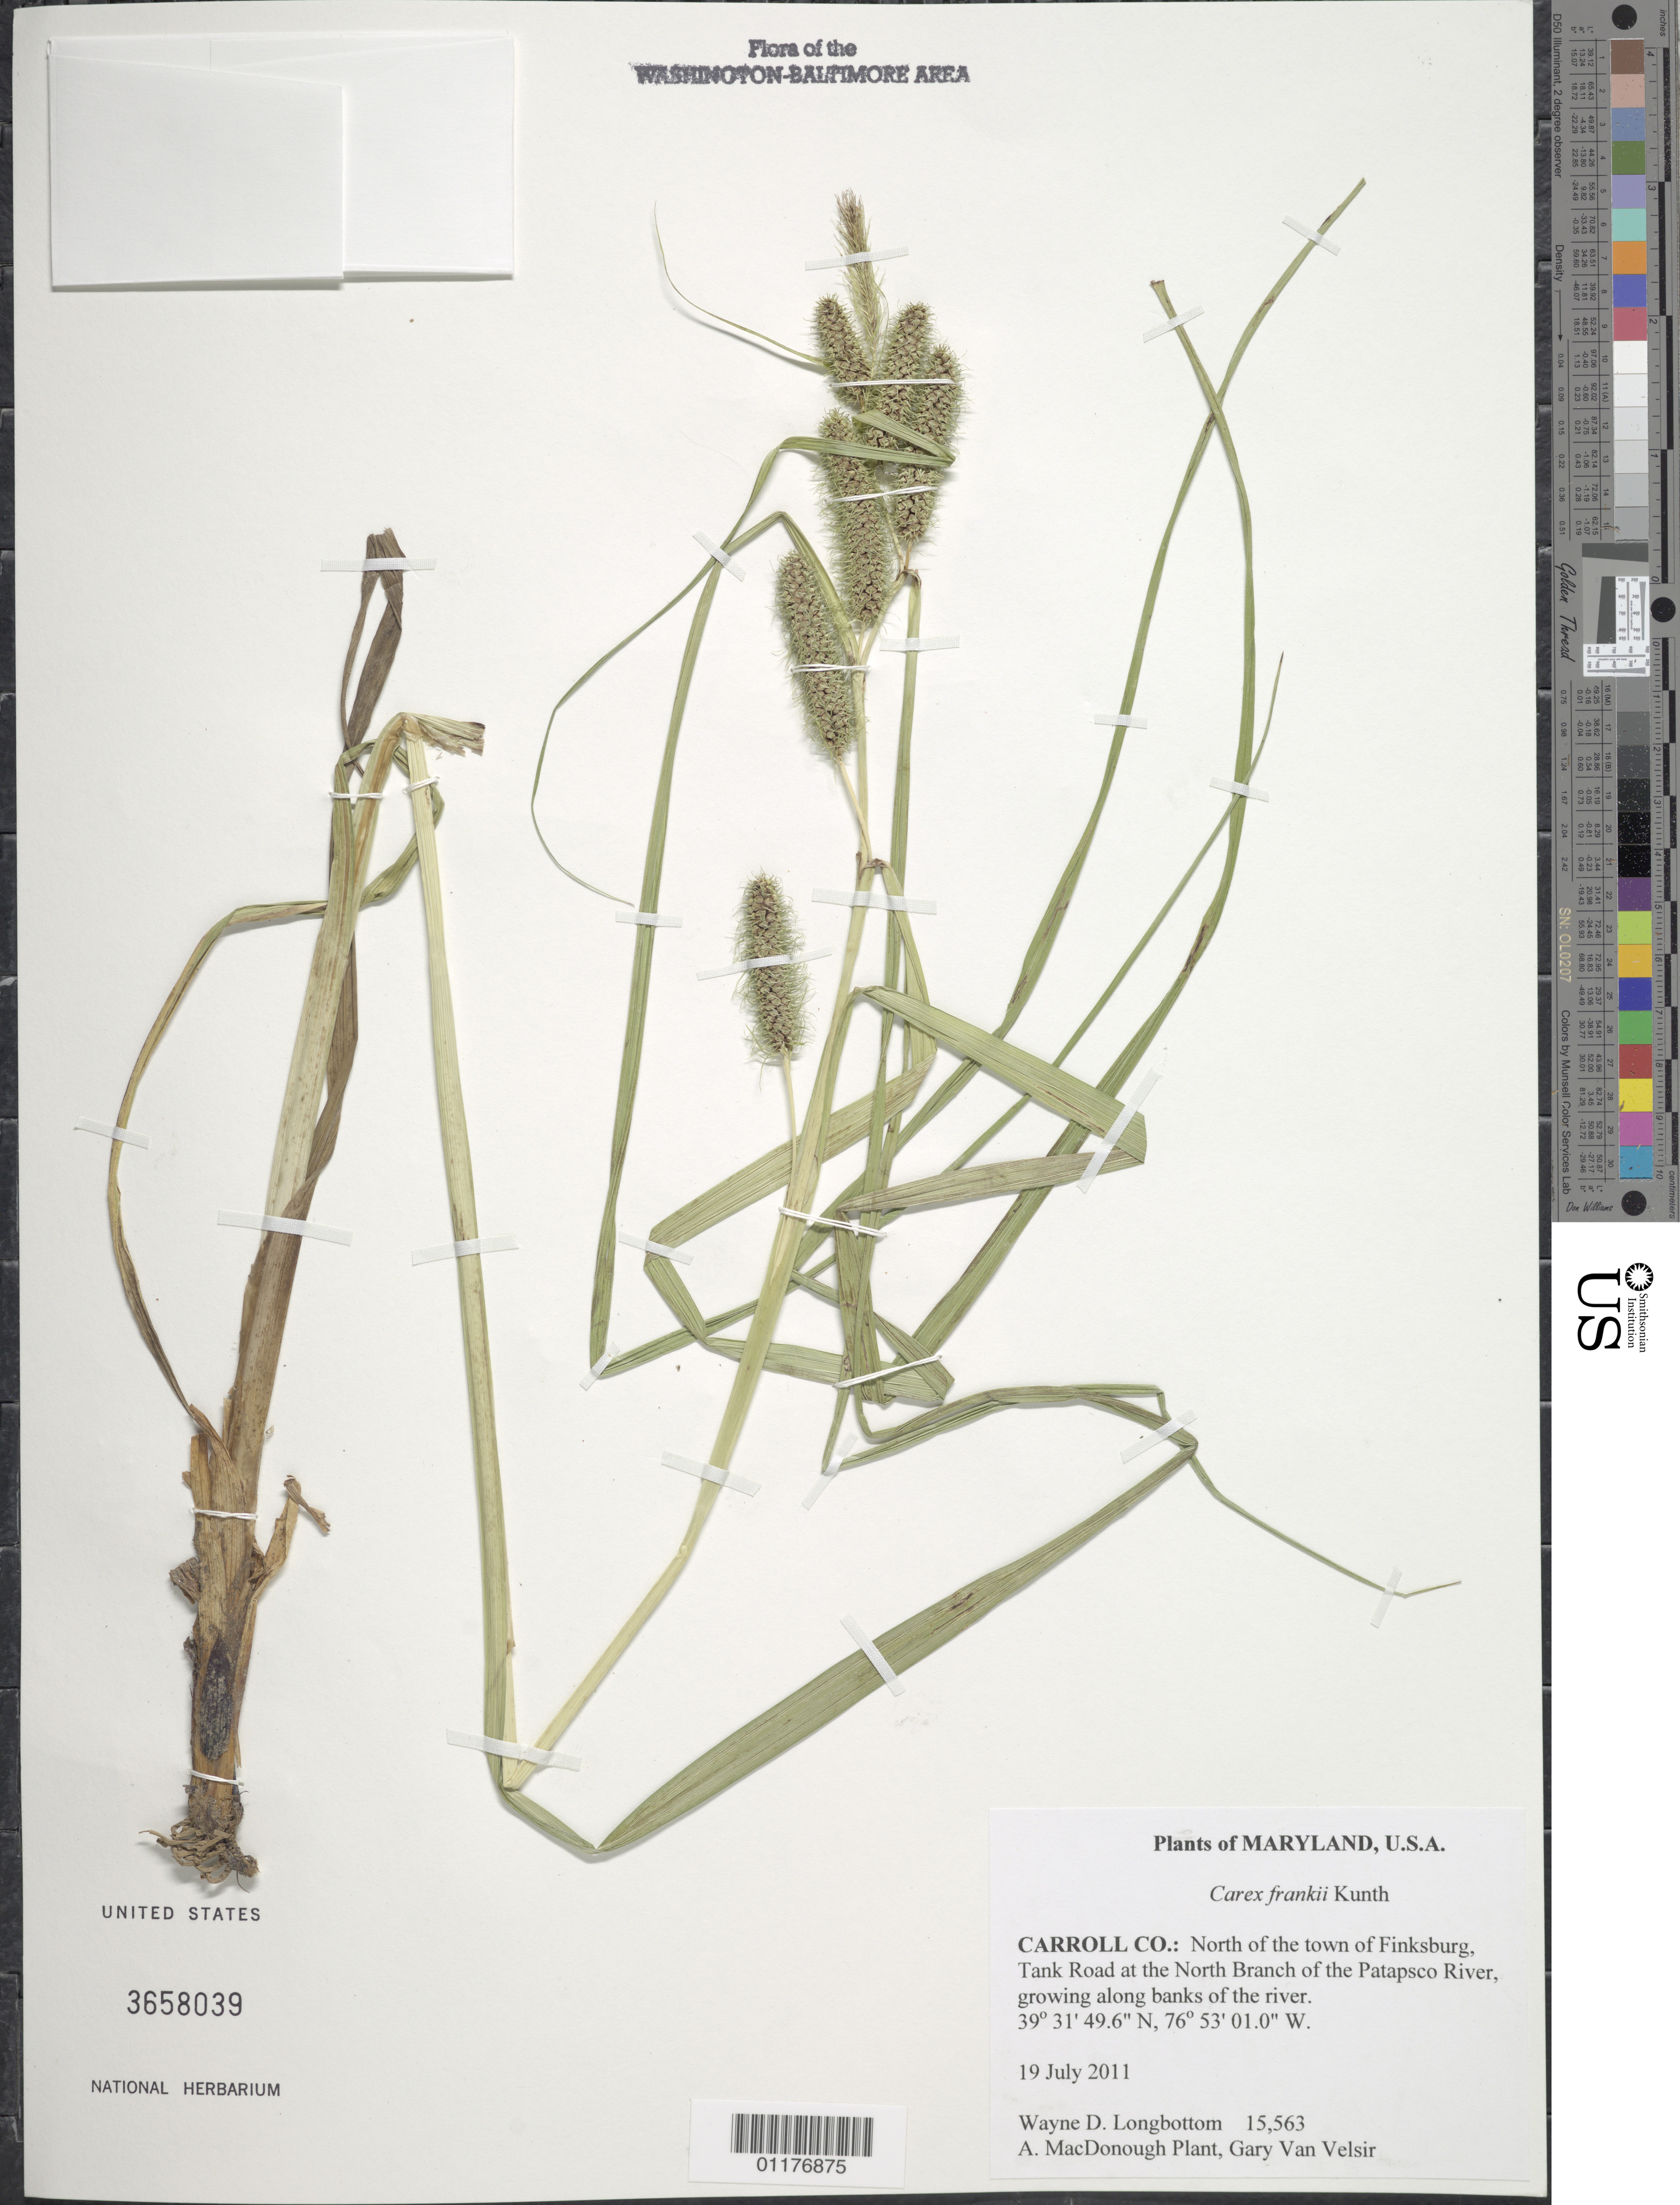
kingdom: Plantae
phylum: Tracheophyta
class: Liliopsida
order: Poales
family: Cyperaceae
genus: Carex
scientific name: Carex frankii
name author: Kunth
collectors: W. D. Longbottom, A. MacDonough Plant & G. Van Velsir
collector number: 15563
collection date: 2011-07-19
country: United States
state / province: Maryland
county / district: Carroll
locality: Carroll Co.: North of the town of Finksburg growing along banks of the river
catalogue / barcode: US 3658039